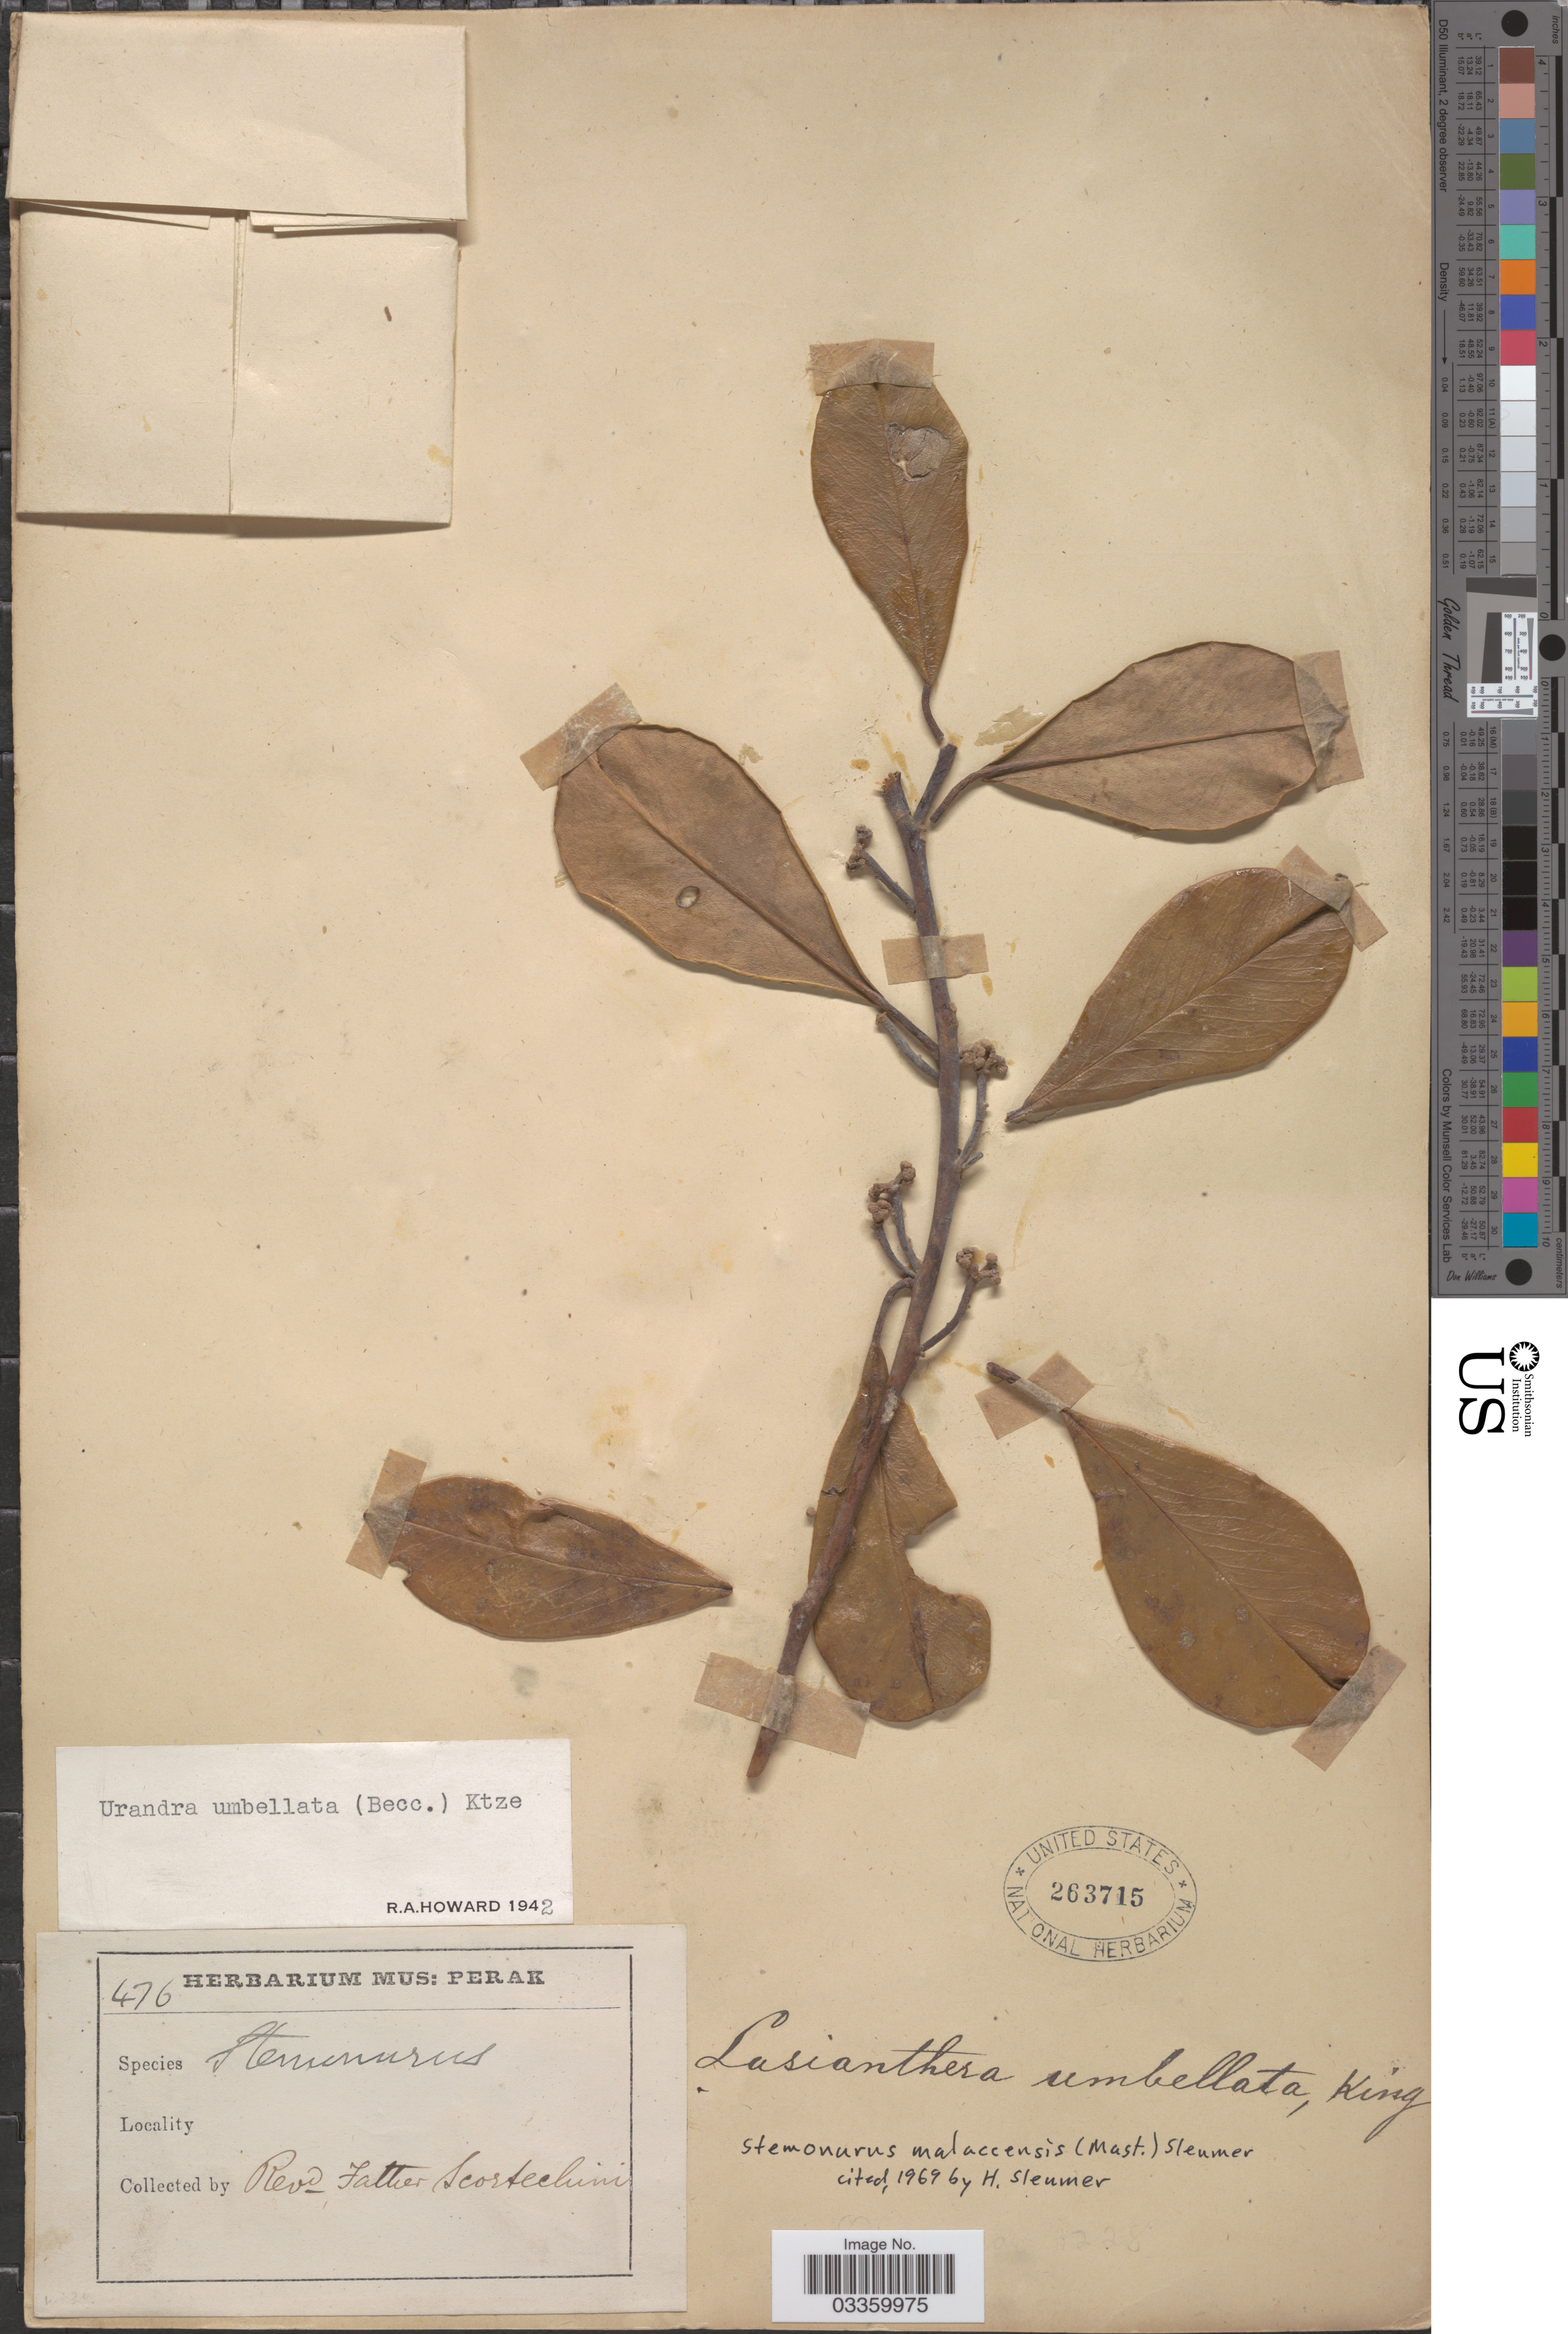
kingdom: Plantae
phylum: Tracheophyta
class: Magnoliopsida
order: Cardiopteridales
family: Stemonuraceae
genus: Stemonurus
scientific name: Stemonurus malaccensis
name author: (Mast.) Sleumer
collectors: Fr. Scortechini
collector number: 476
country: Malaysia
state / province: Perak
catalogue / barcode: US 263715